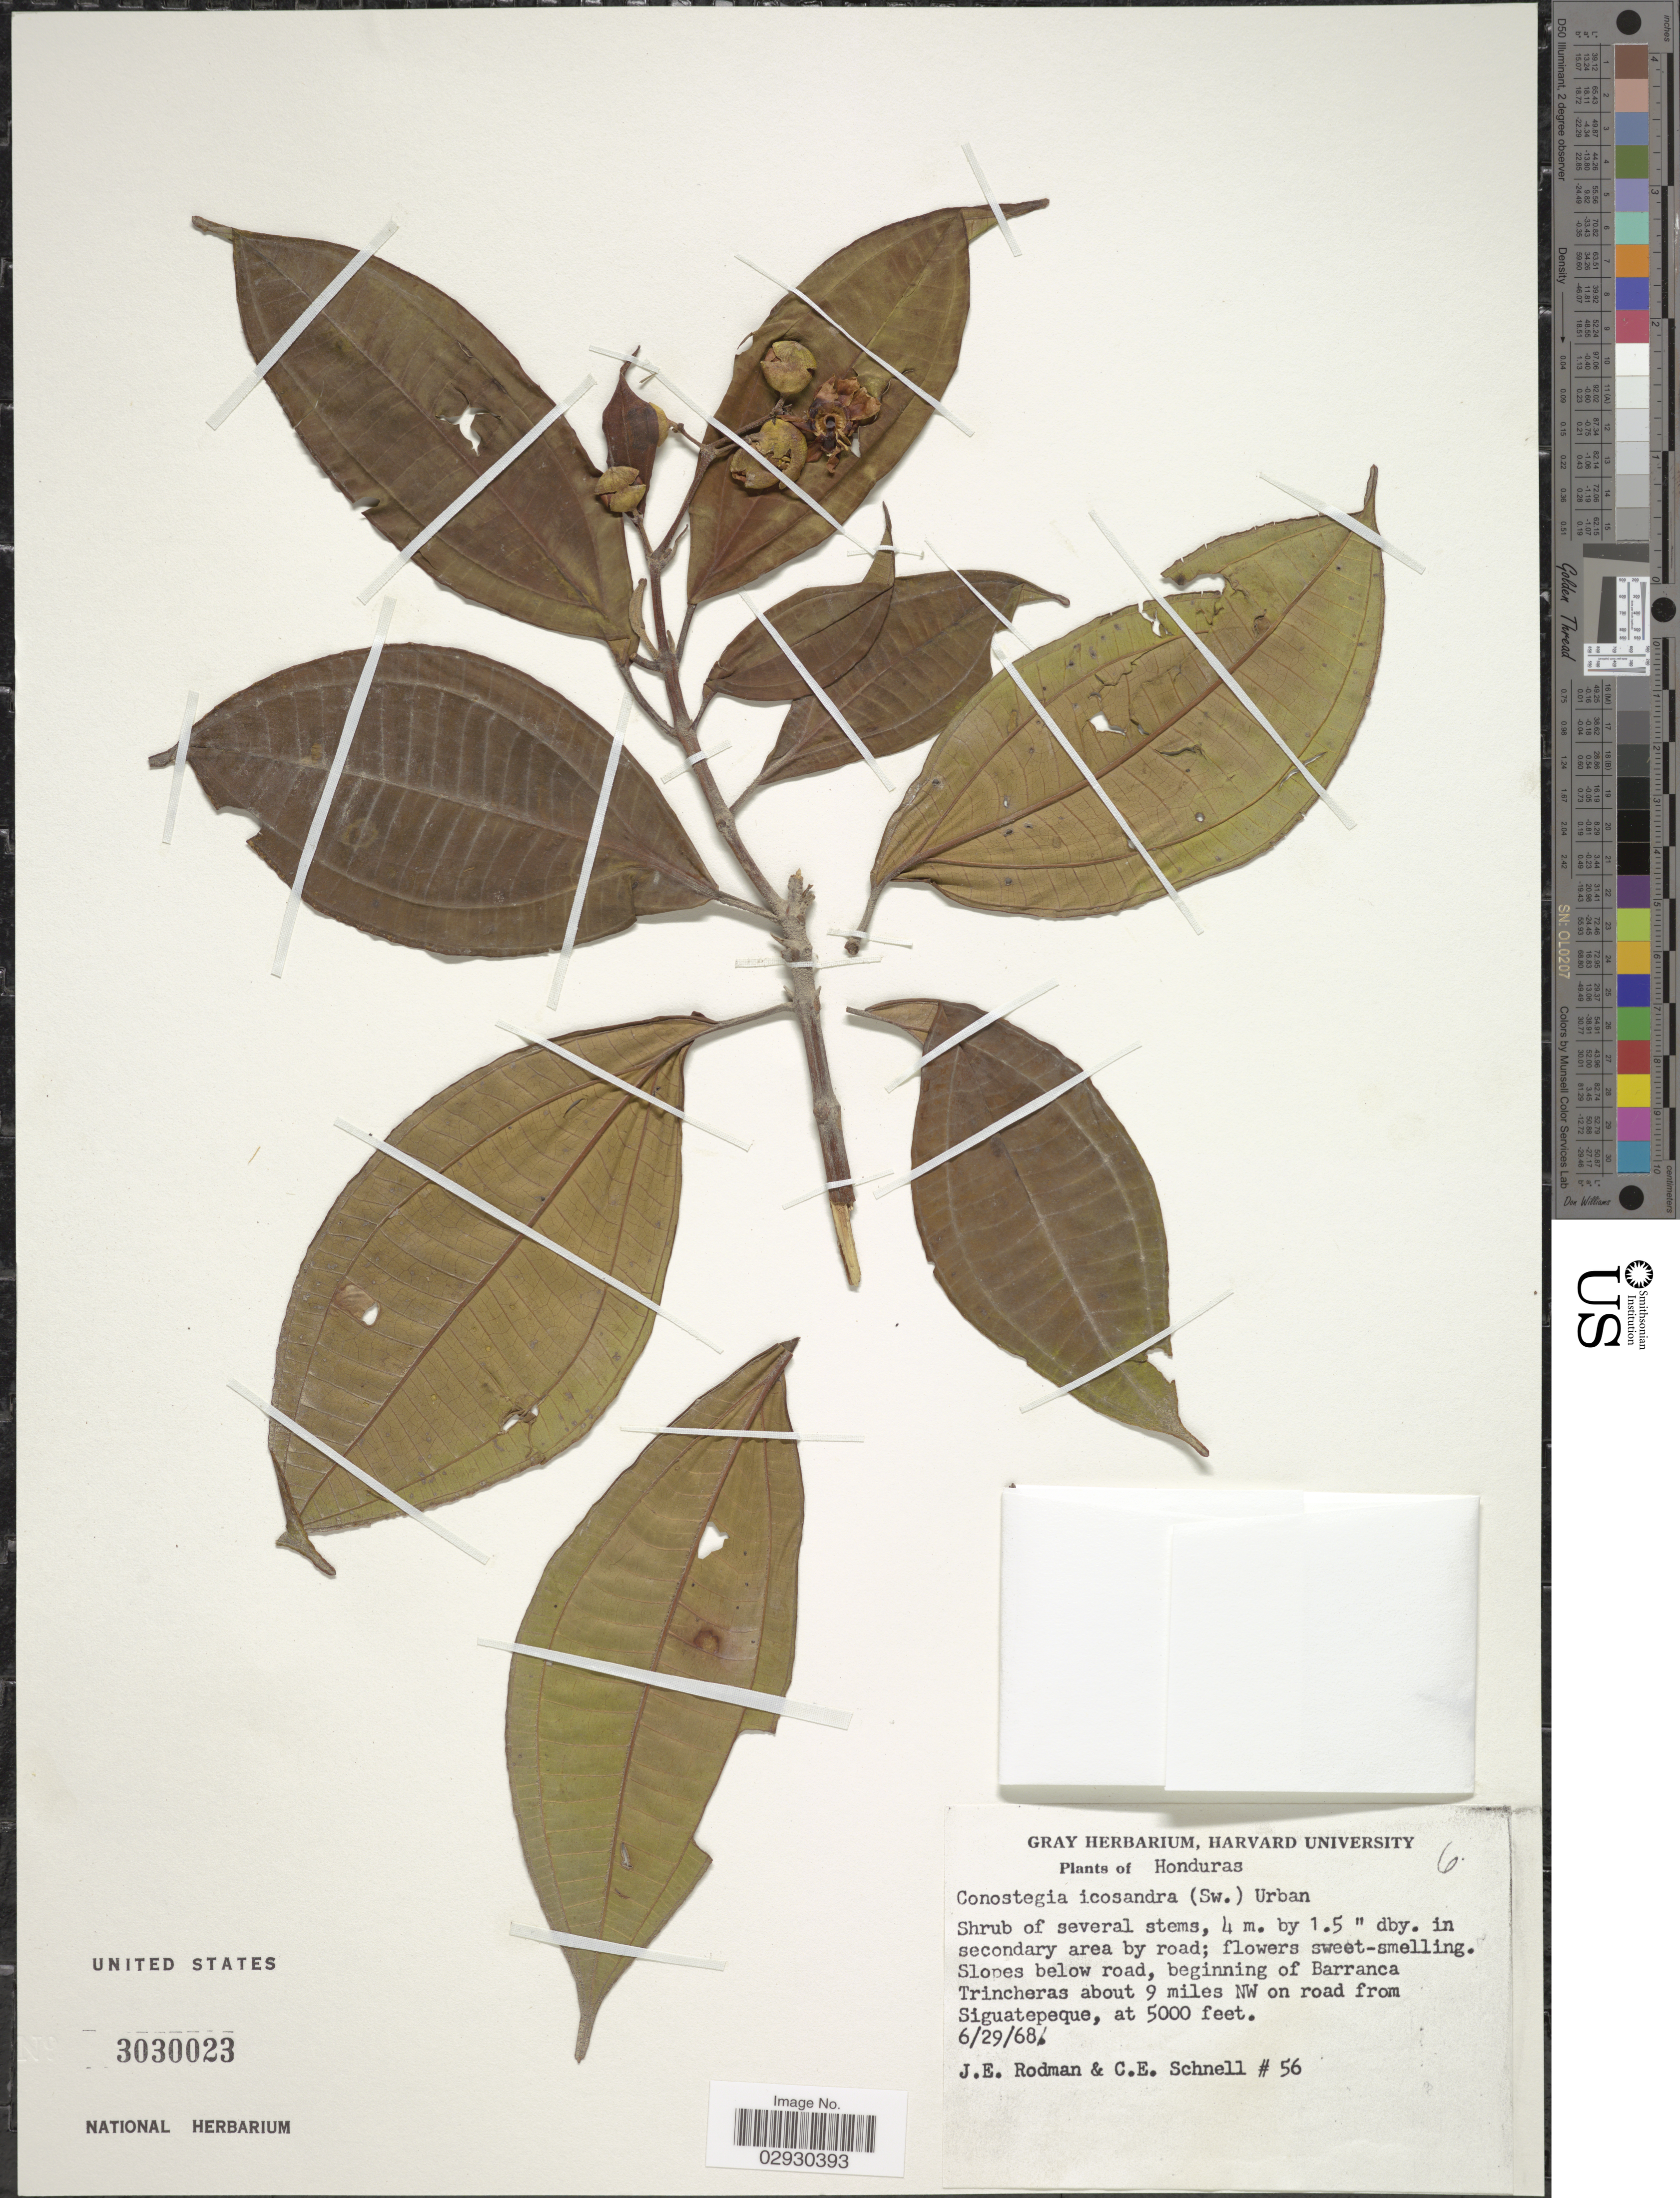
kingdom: Plantae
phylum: Tracheophyta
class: Magnoliopsida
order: Myrtales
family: Melastomataceae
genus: Conostegia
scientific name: Conostegia icosandra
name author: (Sw.) Urb.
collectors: J. Rodman & C. Schnell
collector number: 56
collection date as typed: Transcribed d/m/y: 29/6/68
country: Honduras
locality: Slopes below road, beginning of Barranca Trincheras about 9 miles NW on road from Siguatepeque.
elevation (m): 1524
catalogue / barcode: US 3030023